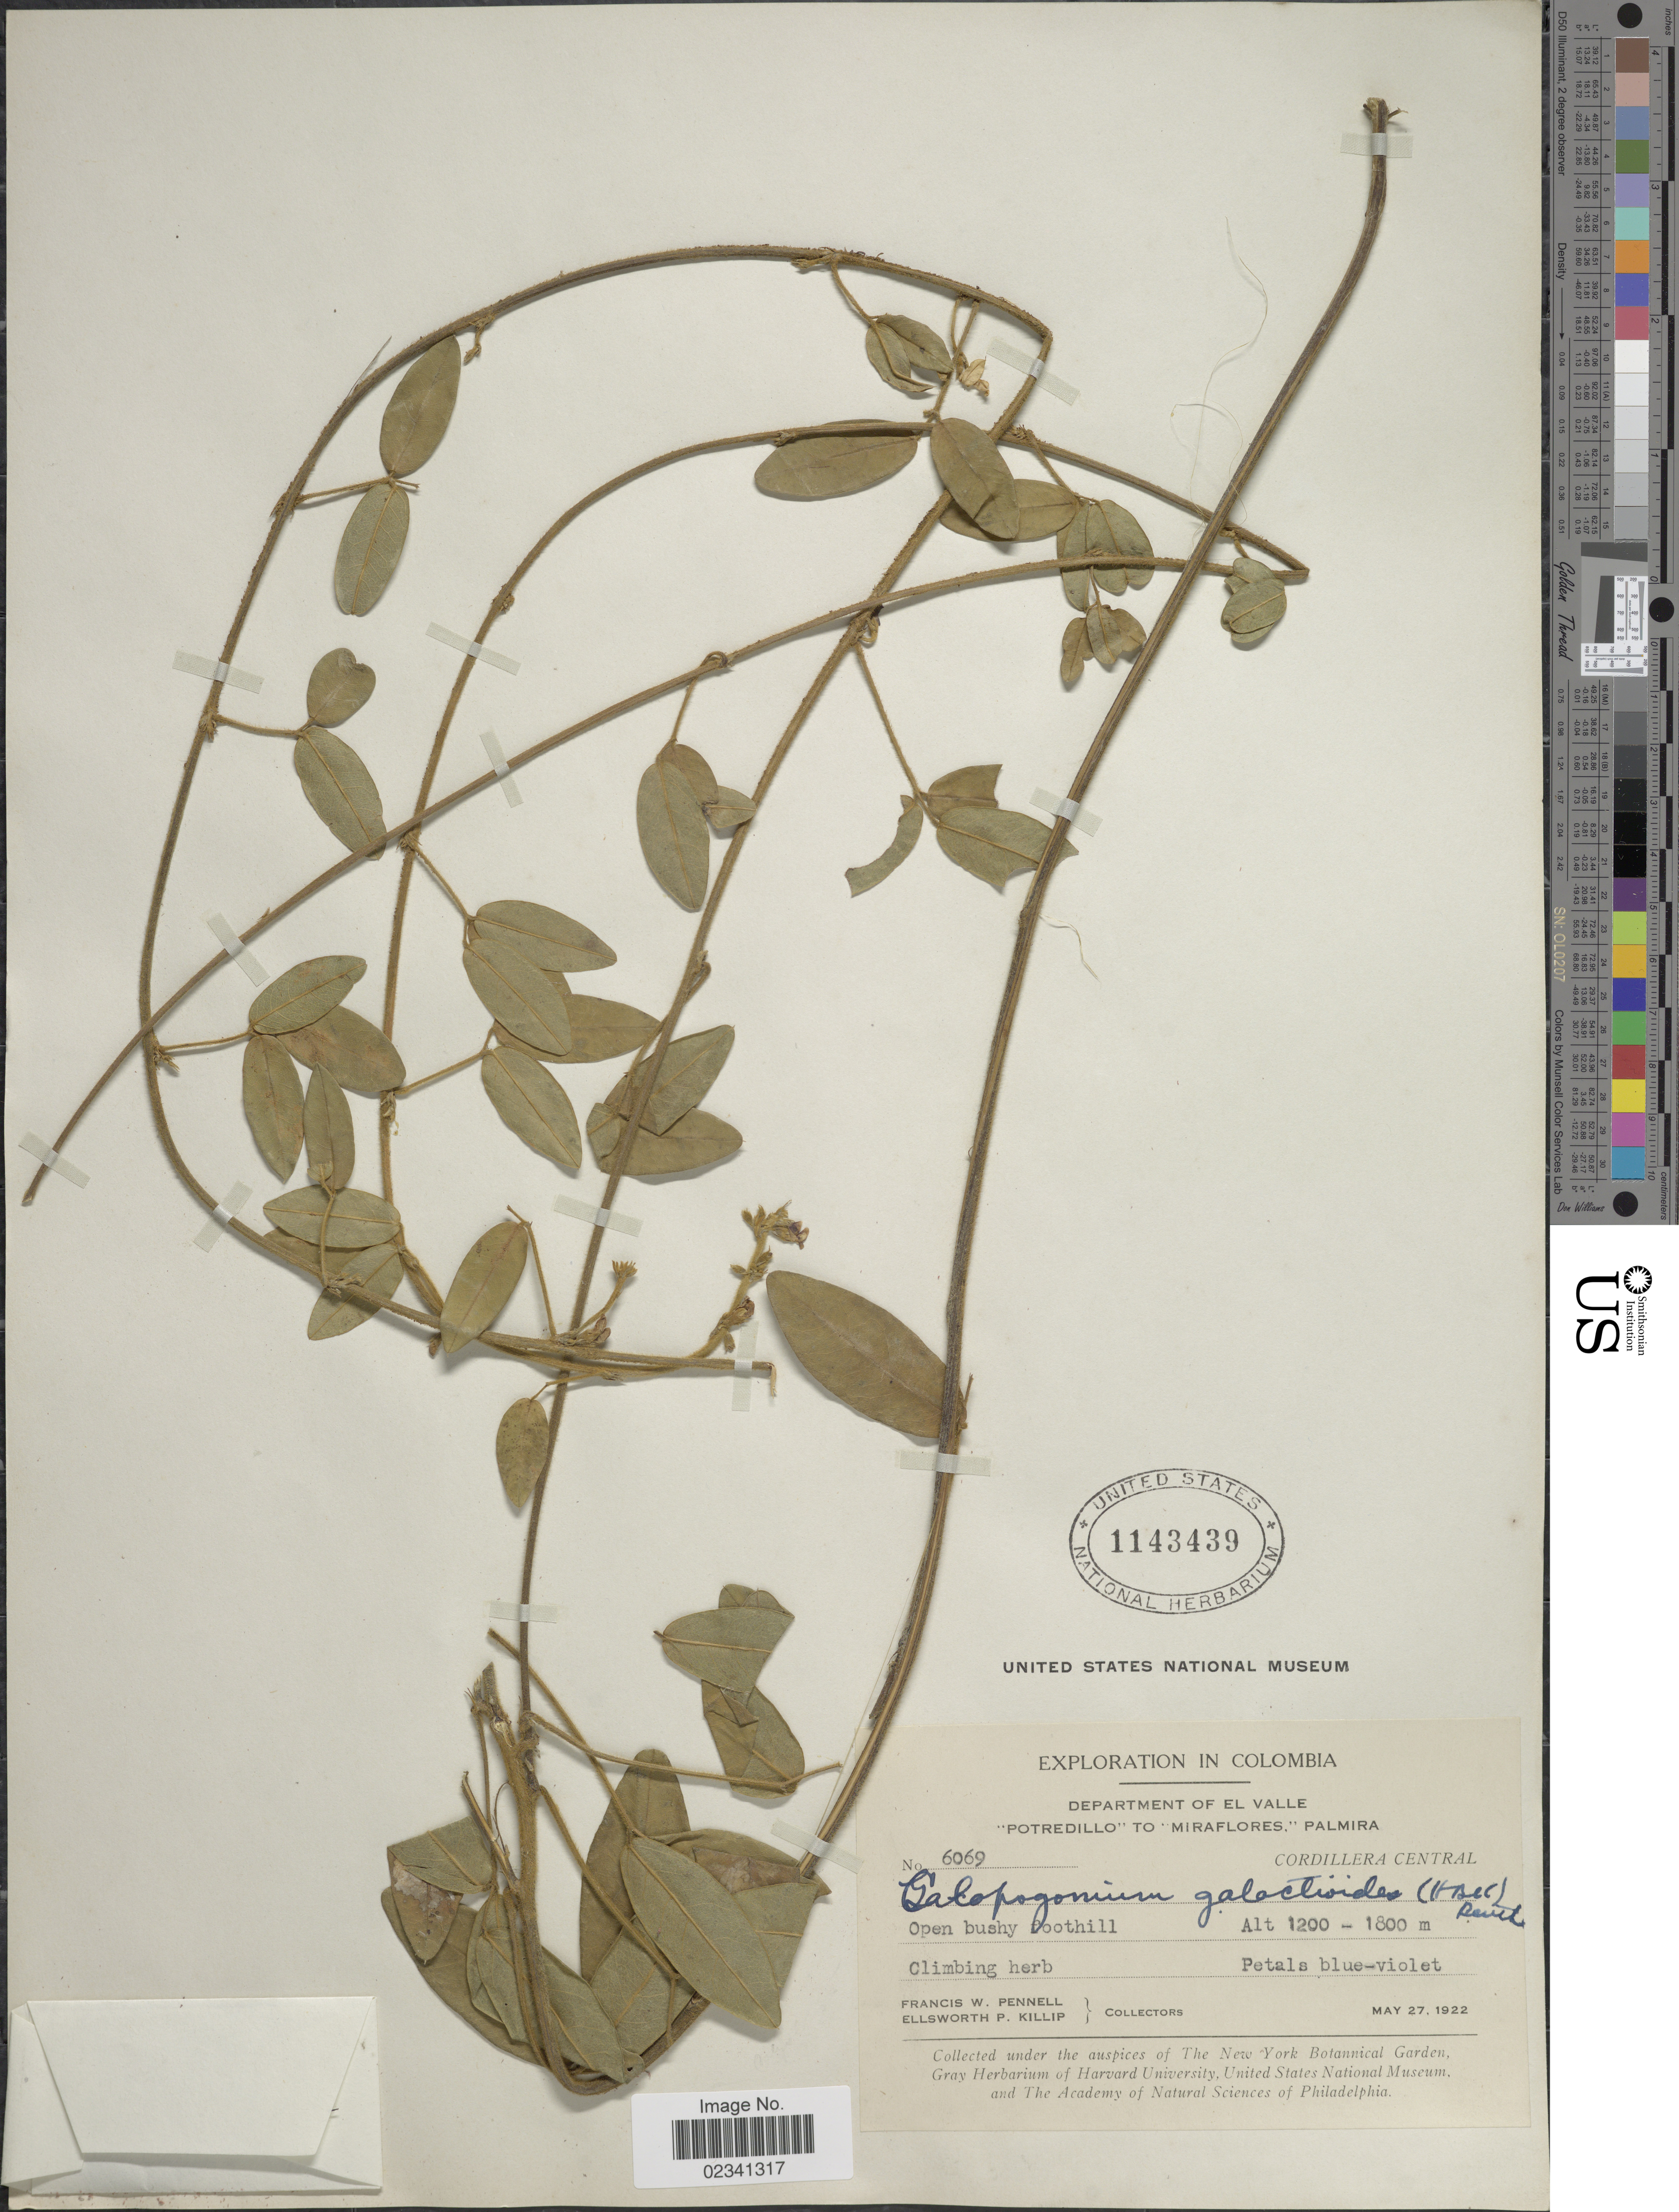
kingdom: Plantae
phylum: Tracheophyta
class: Magnoliopsida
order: Fabales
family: Fabaceae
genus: Calopogonium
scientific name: Calopogonium galactioides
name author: (Kunth) Hemsl.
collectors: F. W. Pennell & E. P. Killip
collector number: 6069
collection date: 1922-05-27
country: Colombia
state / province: Valle del Cauca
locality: Department of El Valle, "Potredillo" to "Miraflores", Palmira, Cordillera Central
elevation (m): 1200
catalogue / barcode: US 1143439